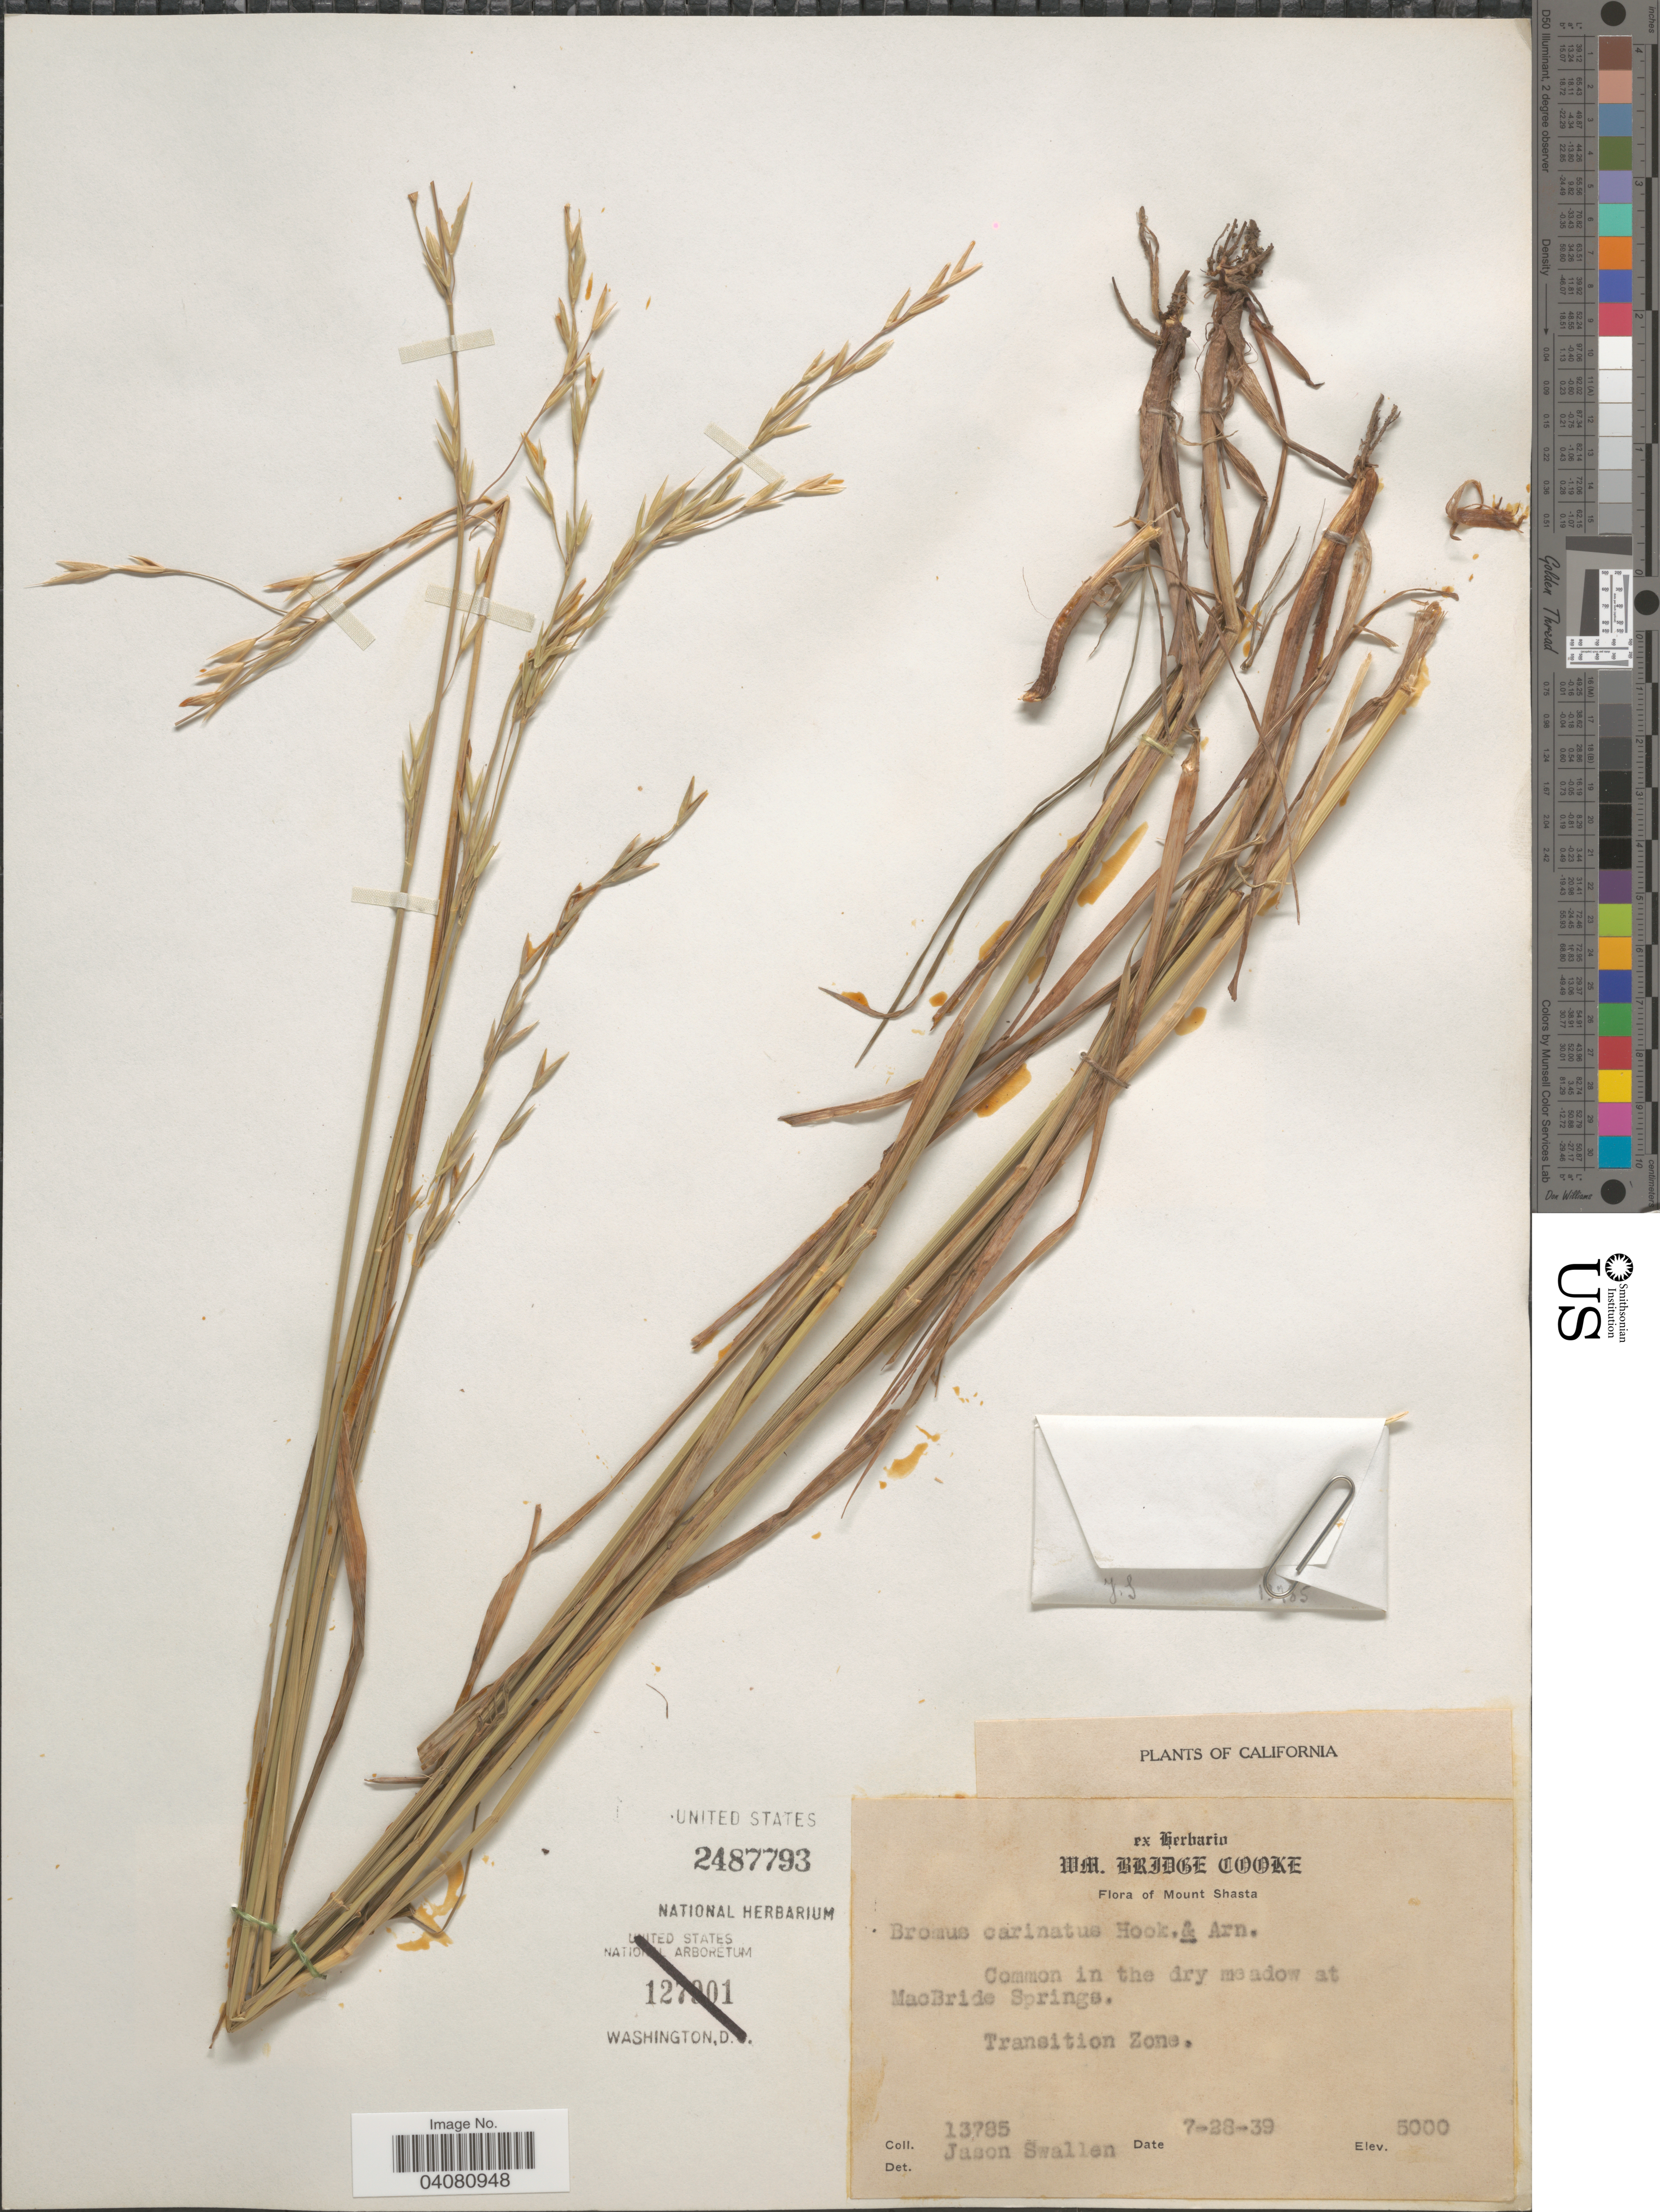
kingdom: Plantae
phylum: Tracheophyta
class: Liliopsida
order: Poales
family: Poaceae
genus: Bromus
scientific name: Bromus carinatus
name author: Hook. & Arn.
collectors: J. R. Swallen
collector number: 13785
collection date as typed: Transcribed d/m/y: 28/7/39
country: United States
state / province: California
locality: Mount Shasta. Common in the dry meadow at MacBride Springs. Transition Zone.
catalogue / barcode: US 2487793